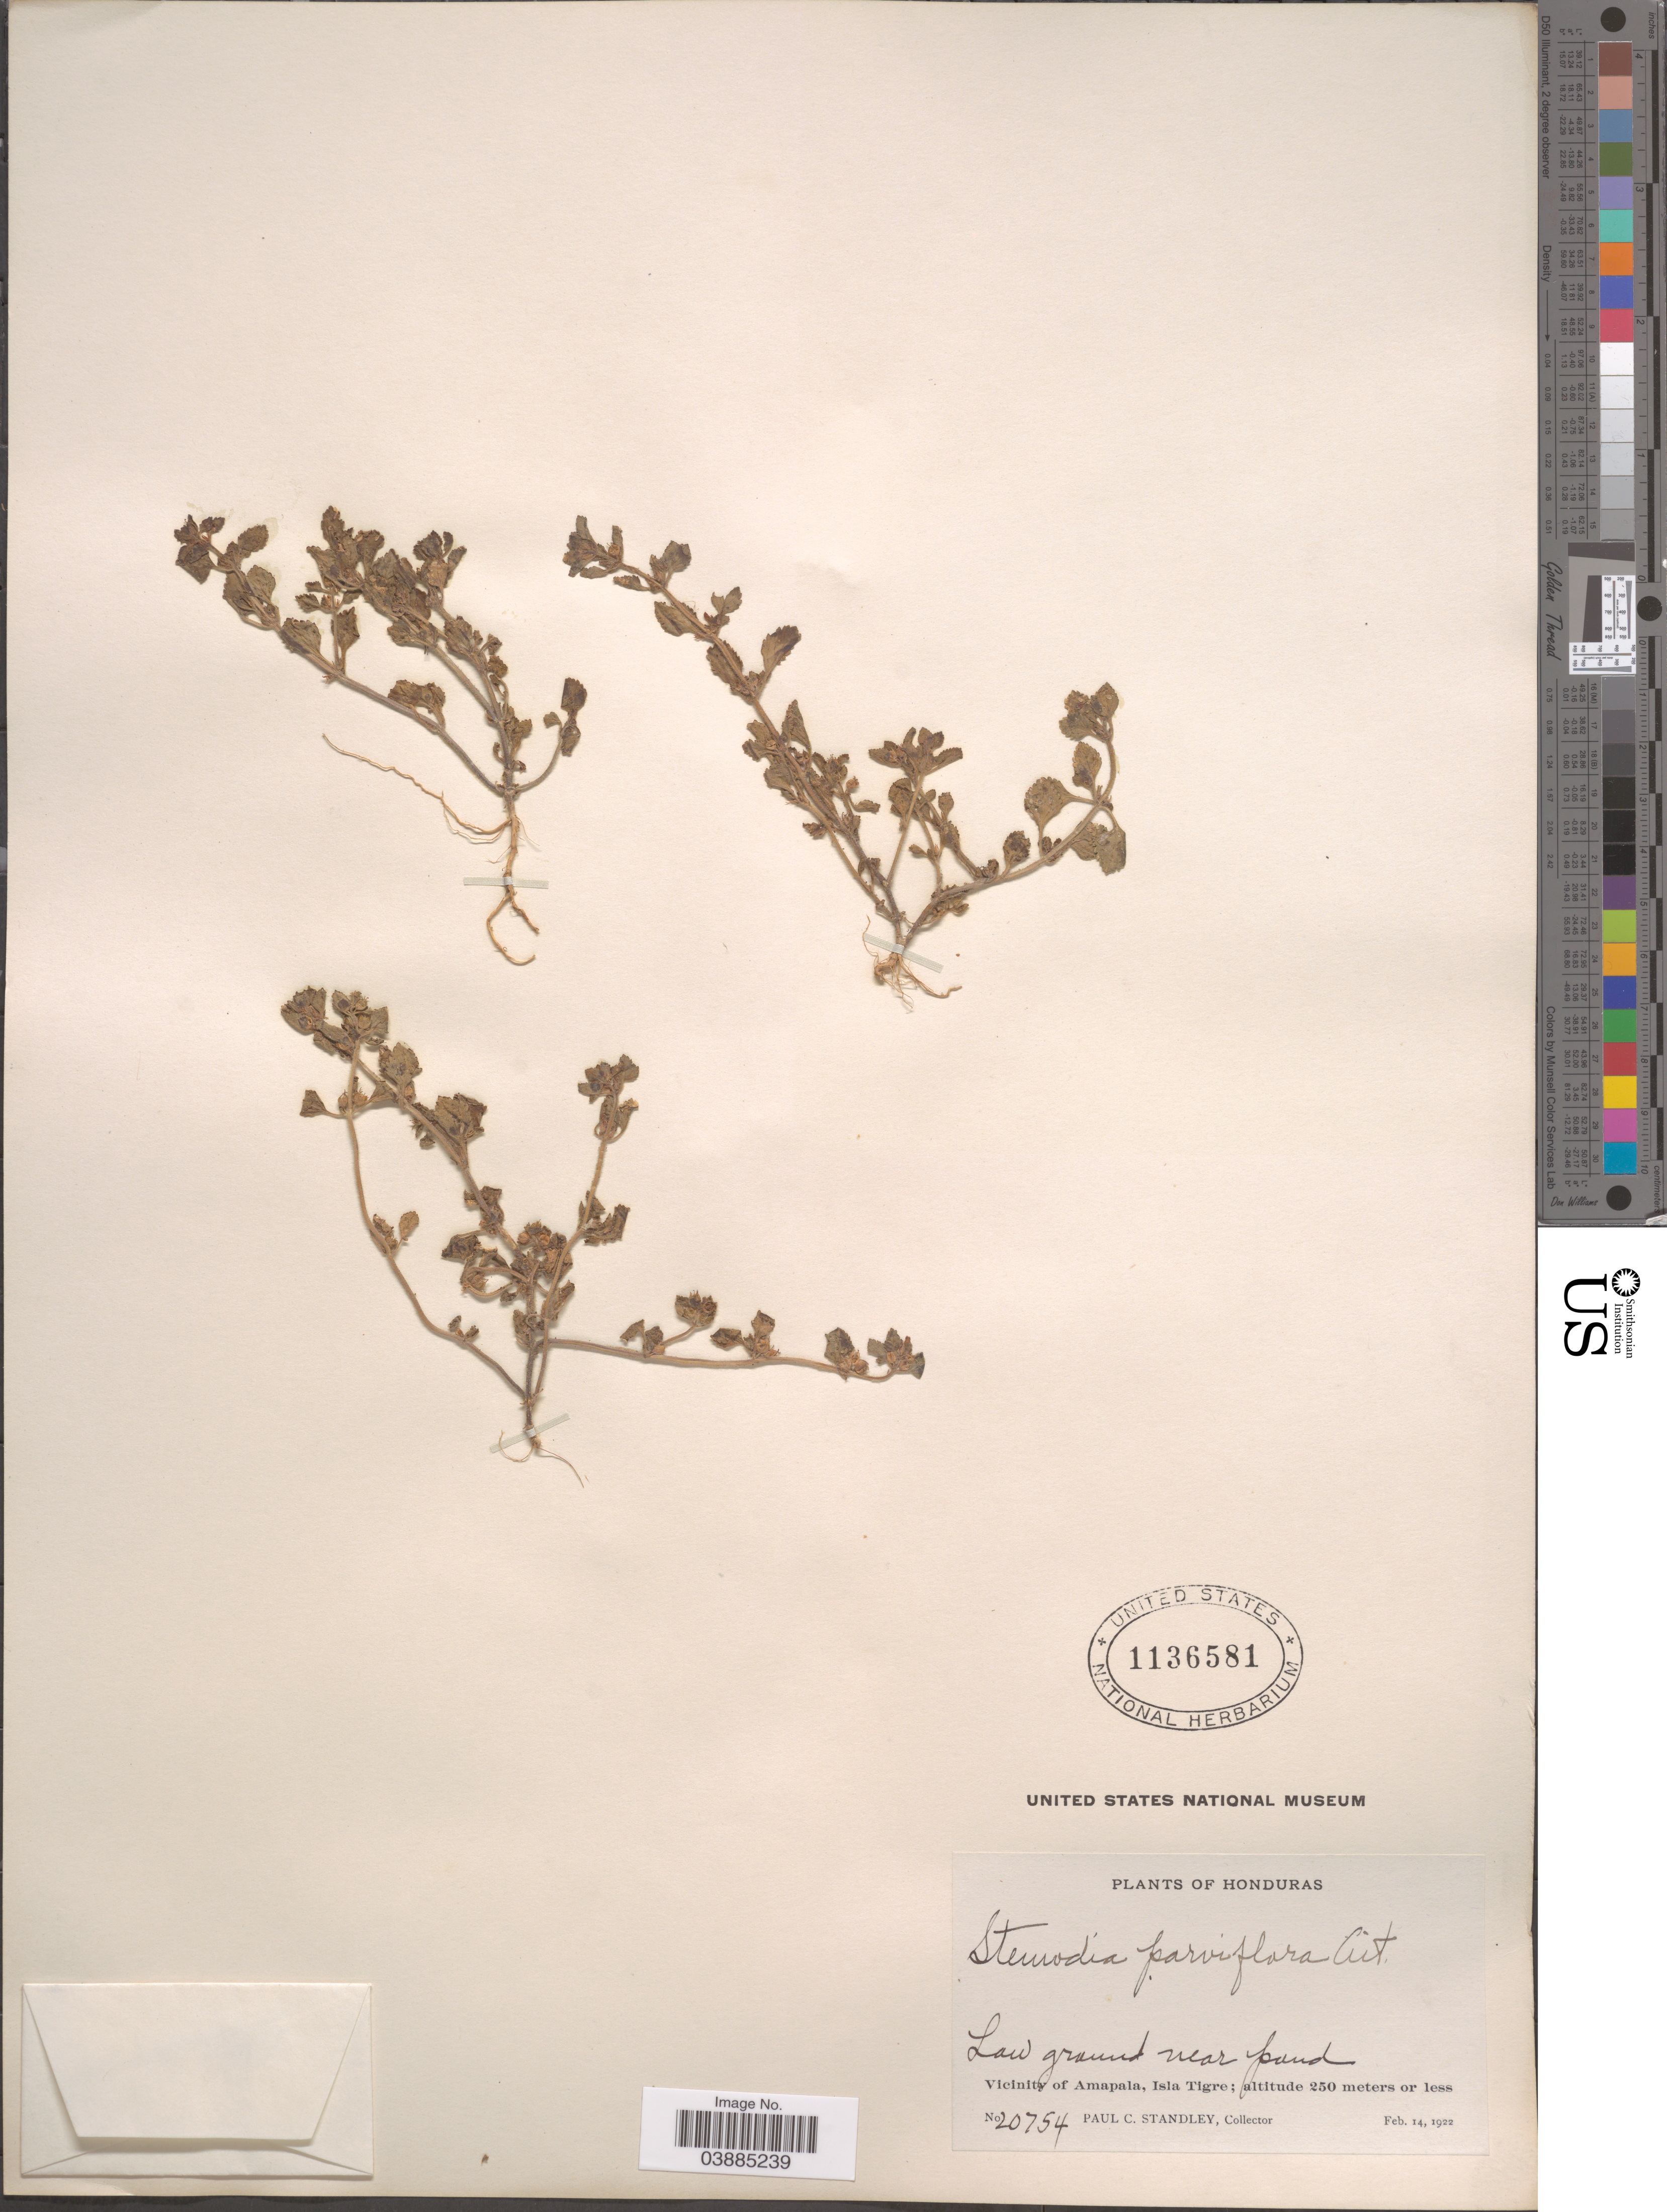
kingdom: Plantae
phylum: Tracheophyta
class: Magnoliopsida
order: Lamiales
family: Plantaginaceae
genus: Stemodia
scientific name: Stemodia parviflora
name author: W.T. Aiton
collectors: P. C. Standley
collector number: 20754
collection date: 1922-02-14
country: Honduras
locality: Vicinity of Amapala, Isla Tigre.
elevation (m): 250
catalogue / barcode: US 1136581